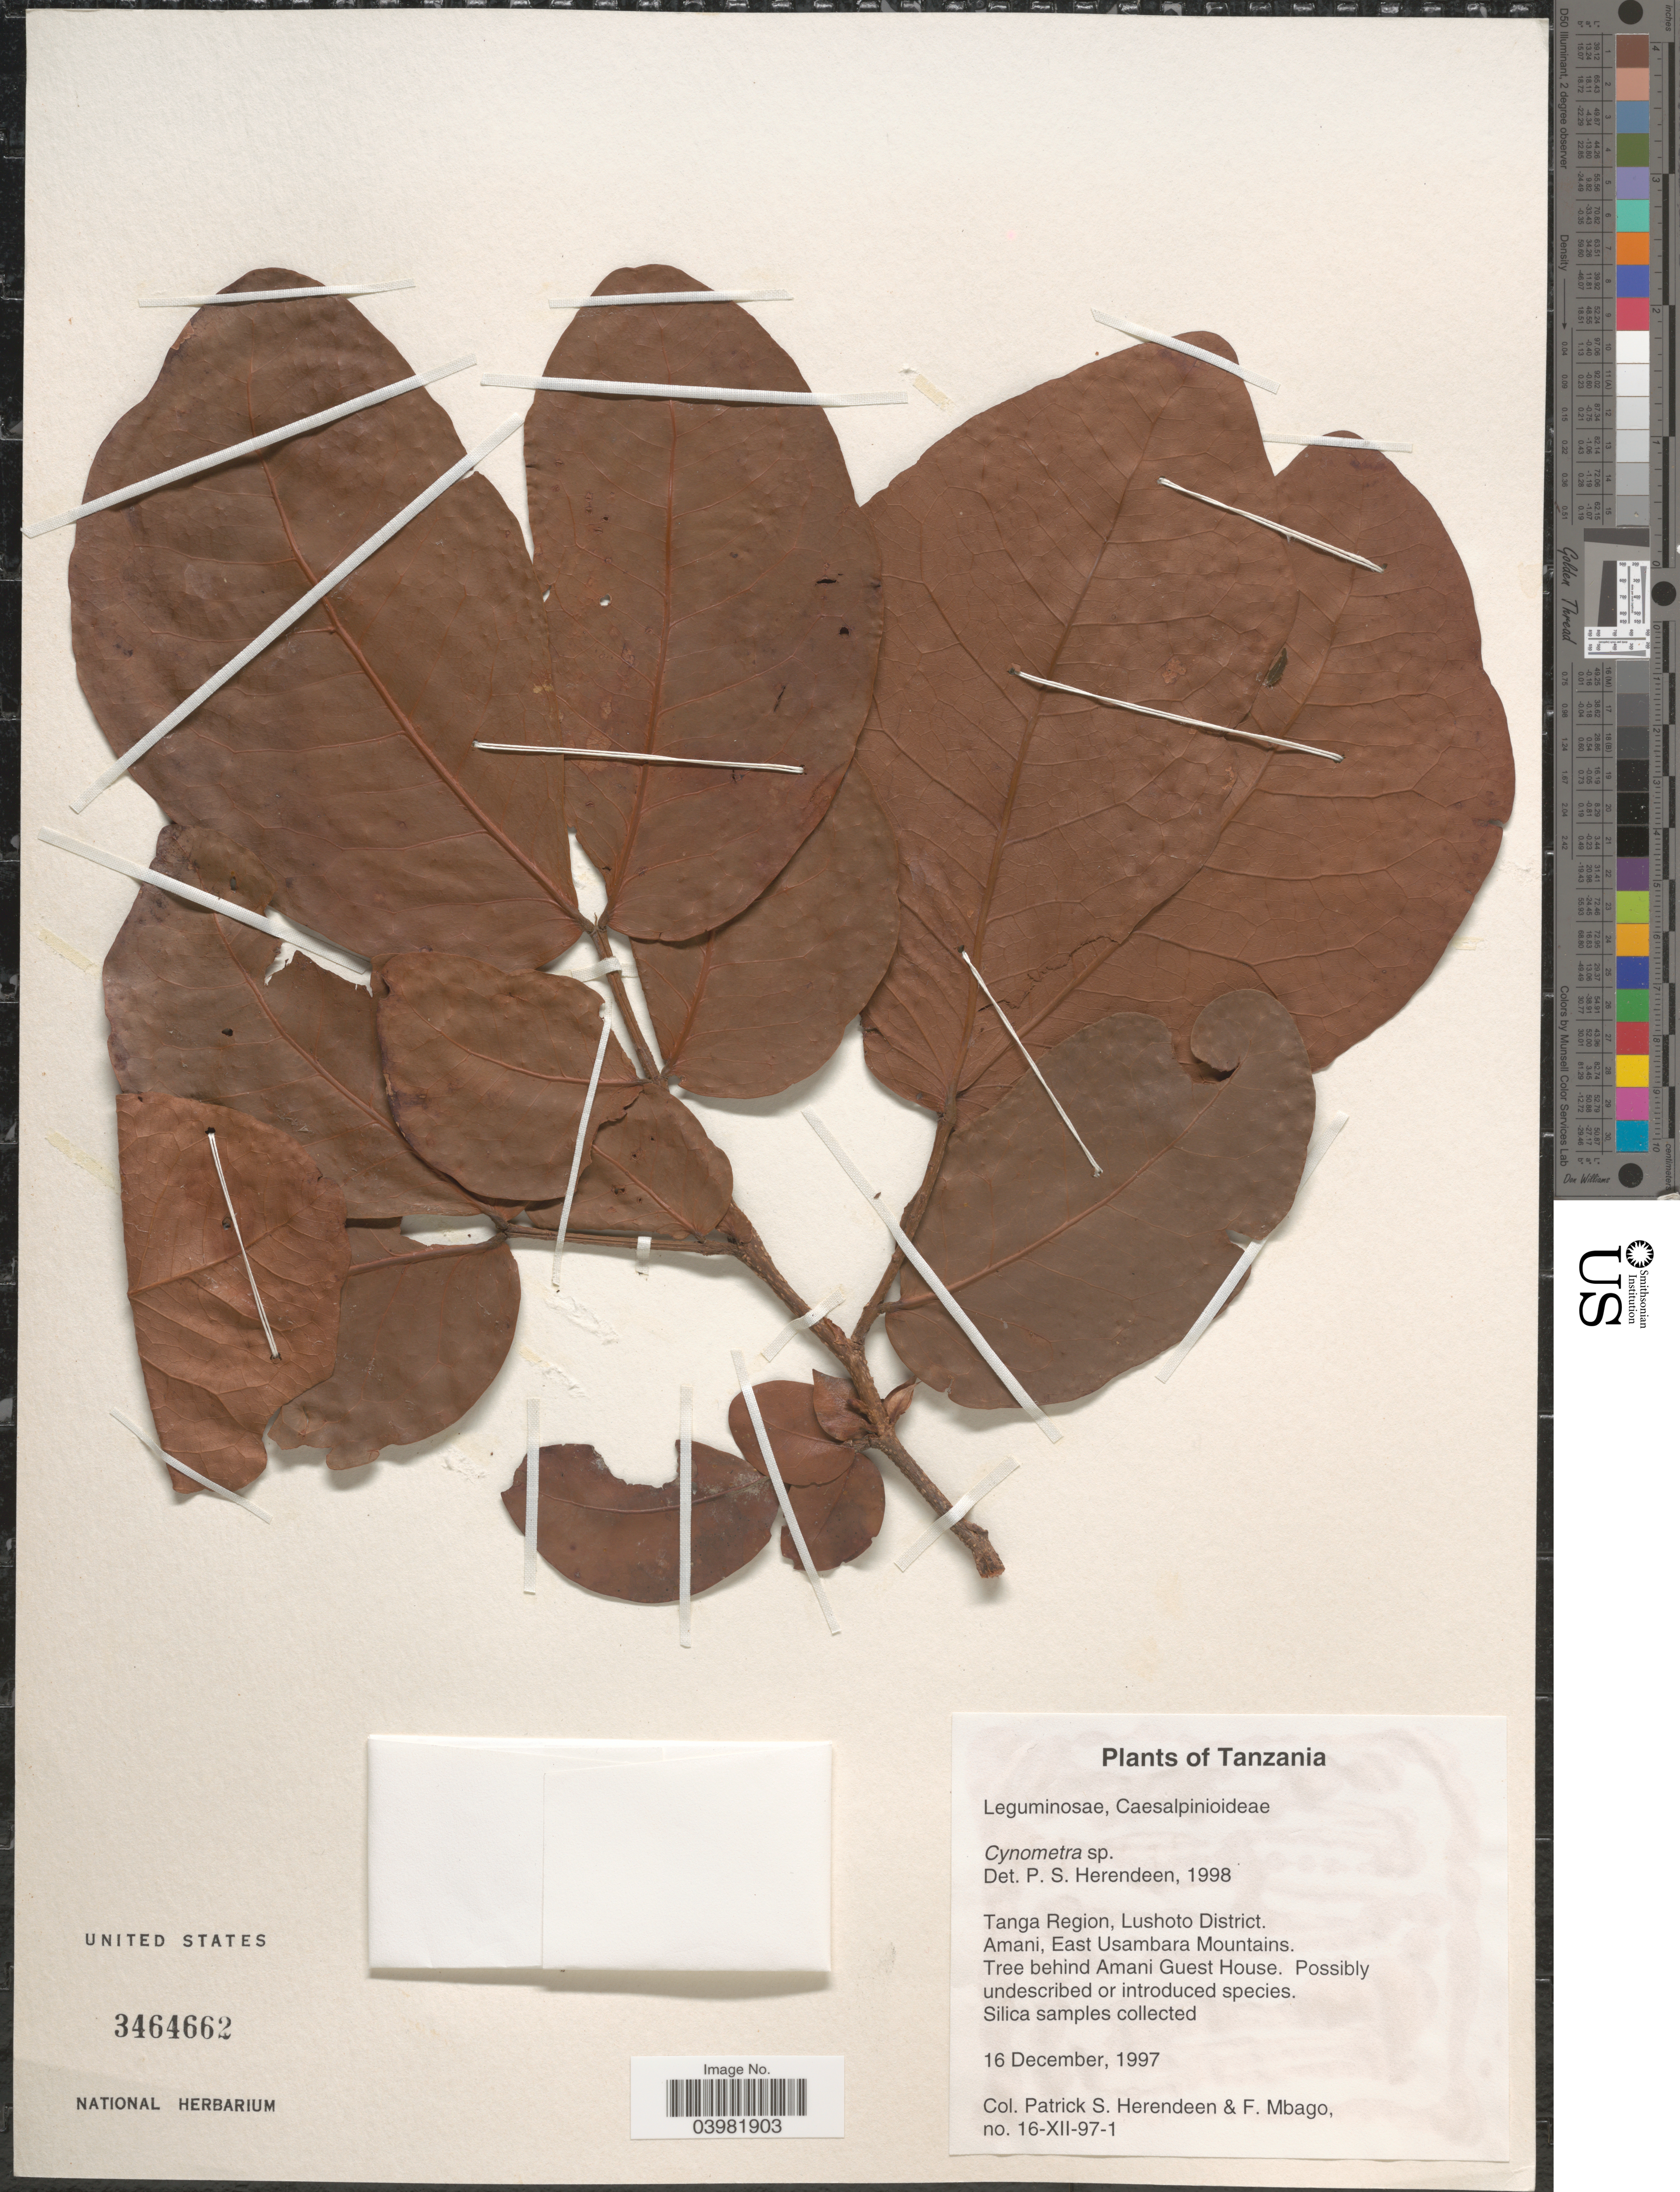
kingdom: Plantae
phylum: Tracheophyta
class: Magnoliopsida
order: Fabales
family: Fabaceae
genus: Cynometra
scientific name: Cynometra sp.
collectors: P. S. Herendeen & F. Mbago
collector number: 16-XII-97-1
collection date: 1997-12-16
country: Tanzania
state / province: Tanga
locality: Tanga Region, Lushoto District. Amani, East Usambara Mountains. Tree behind Amani Guest House.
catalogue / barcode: US 3464662